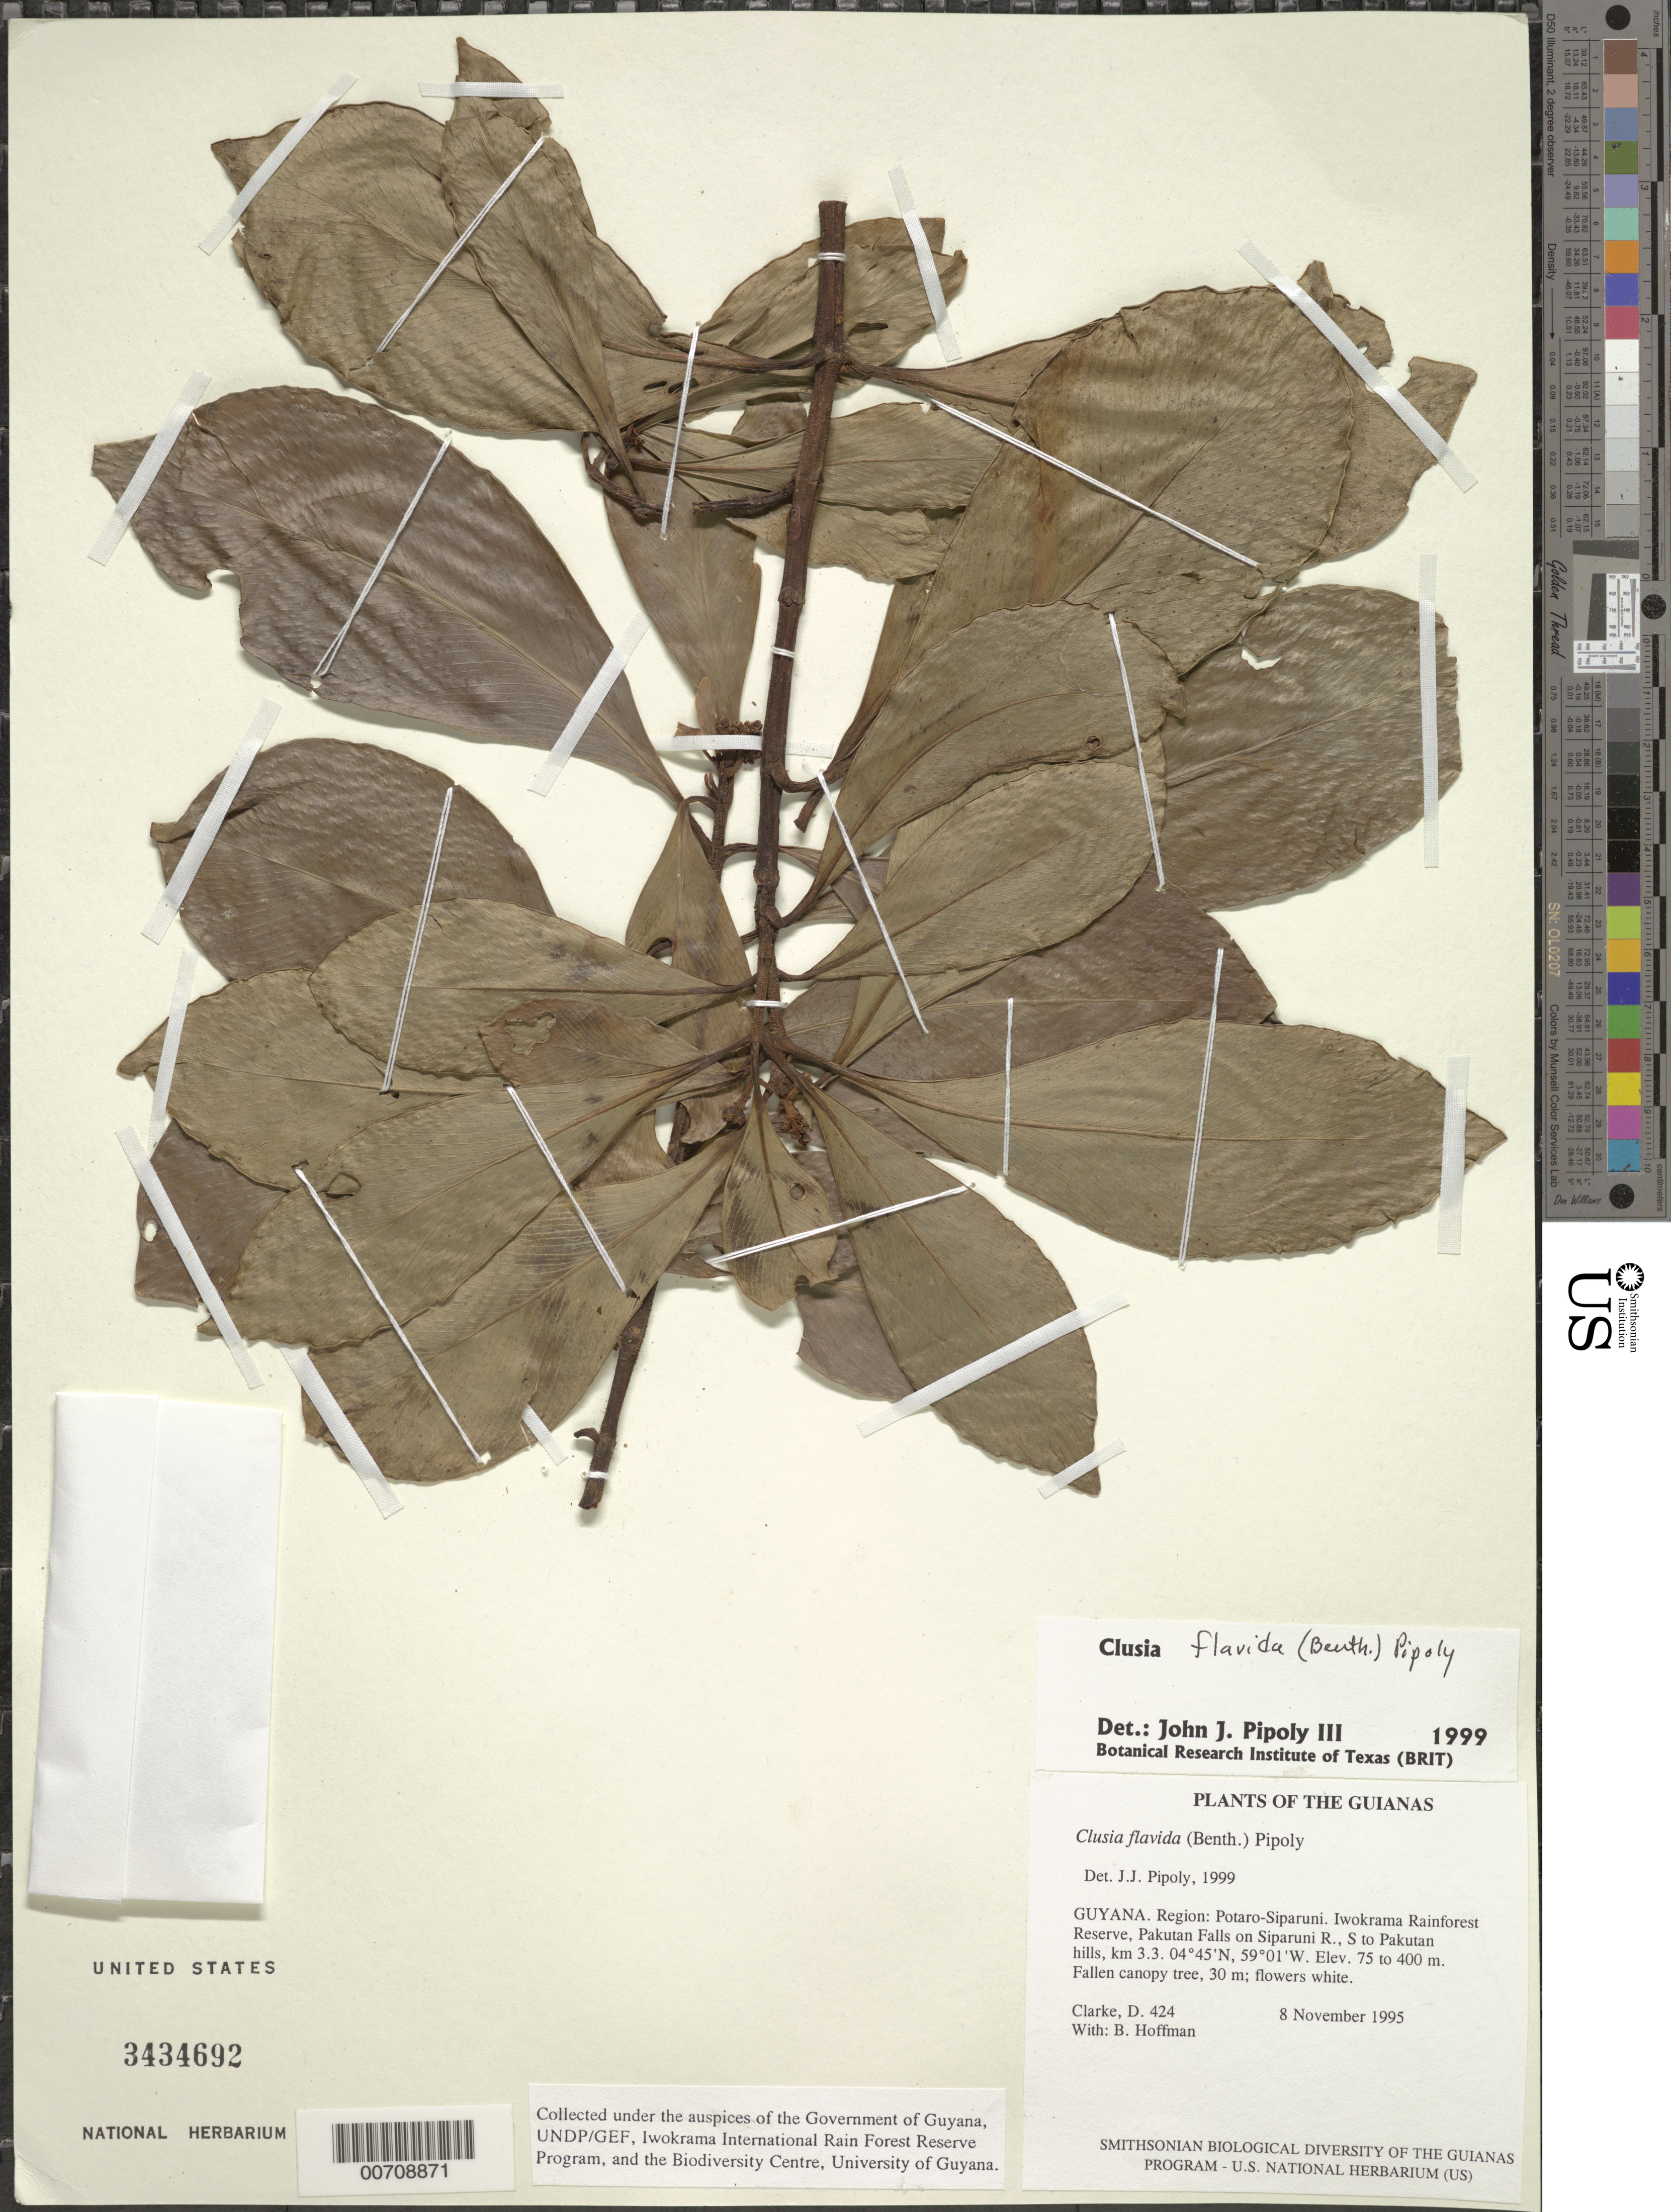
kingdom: Plantae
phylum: Tracheophyta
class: Magnoliopsida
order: Malpighiales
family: Clusiaceae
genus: Clusia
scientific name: Clusia flavida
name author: (Benth.) Pipoly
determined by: Pipoly, J. J., III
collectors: H. D. Clarke & B. Hoffman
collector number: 424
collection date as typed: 8 November 1995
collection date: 1995-11-08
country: Guyana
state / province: Potaro-Siparuni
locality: Iwokrama Rainforest Reserve, Pakutau Falls on Siparuni R., S to Pakutau hills, km 3.3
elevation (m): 75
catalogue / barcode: US 3434692